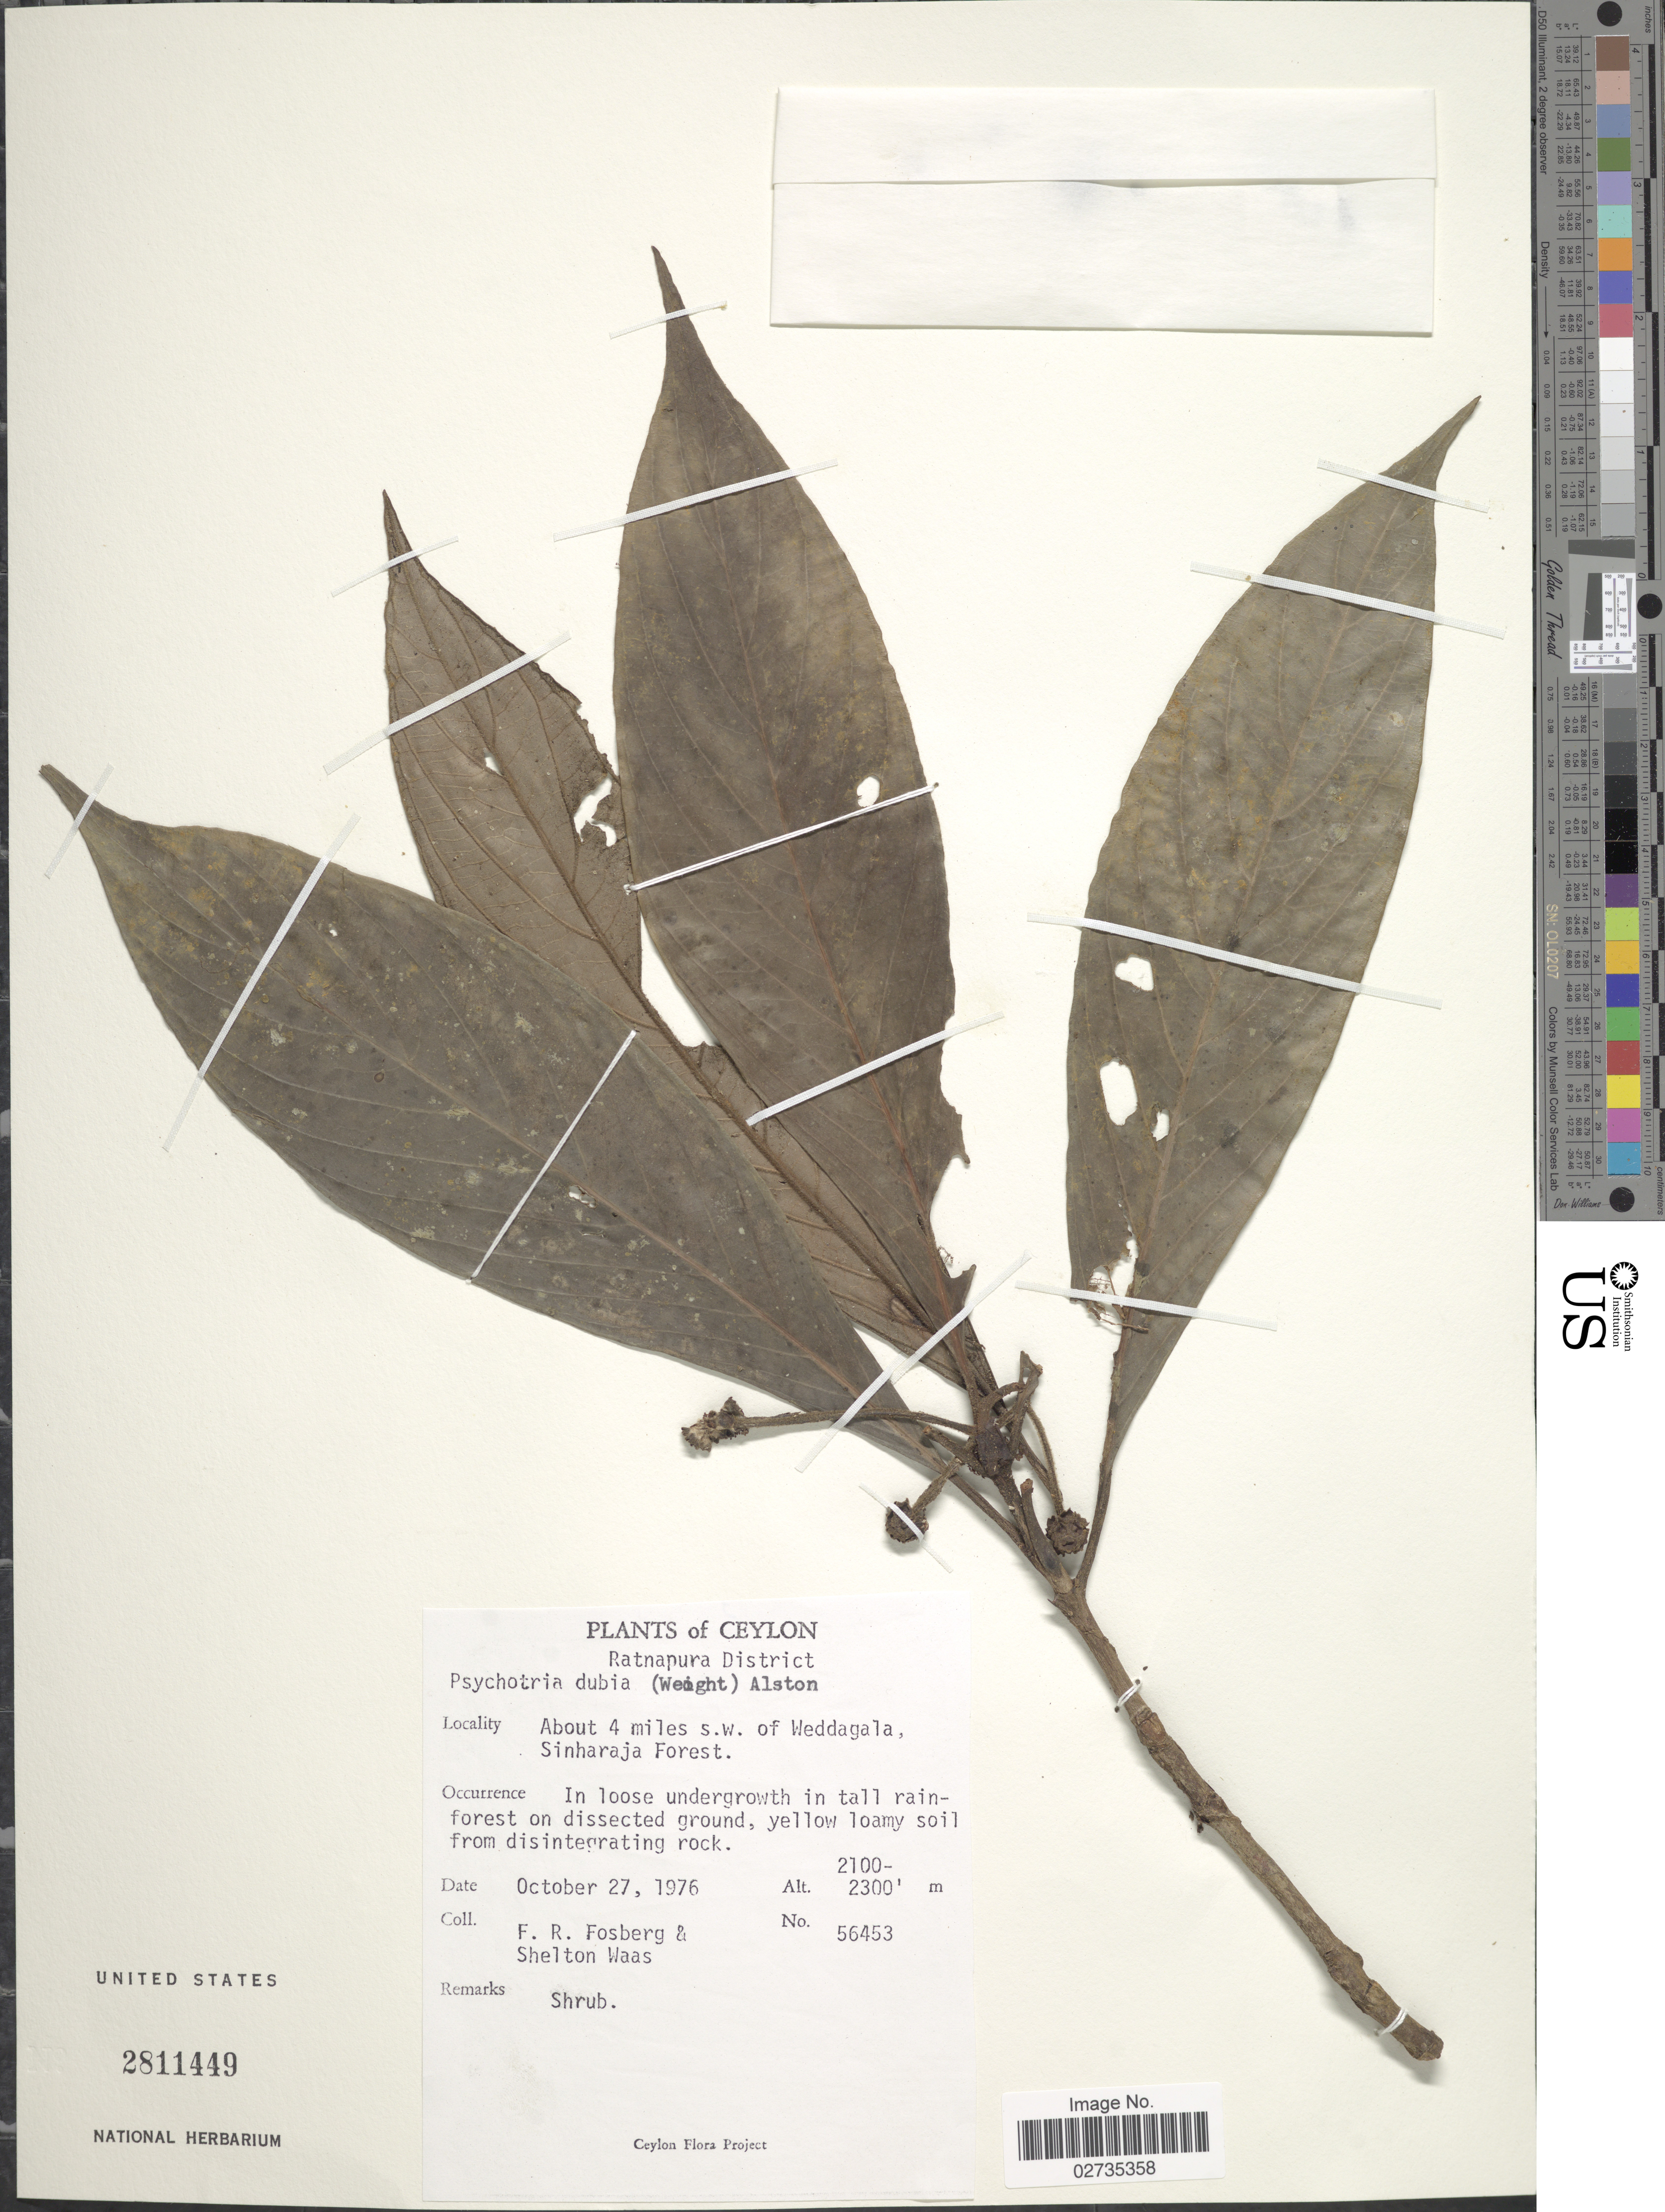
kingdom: Plantae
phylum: Tracheophyta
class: Magnoliopsida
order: Gentianales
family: Rubiaceae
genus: Psychotria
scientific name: Psychotria dubia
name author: (Wight) Alston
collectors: F. R. Fosberg & S. Waas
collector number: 56453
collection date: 1976-10-27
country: Sri Lanka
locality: Ceylon, Ratnapura District, About 4 miles s.w. of Weddagala, Sinharaja Forest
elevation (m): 640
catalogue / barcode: US 2811449